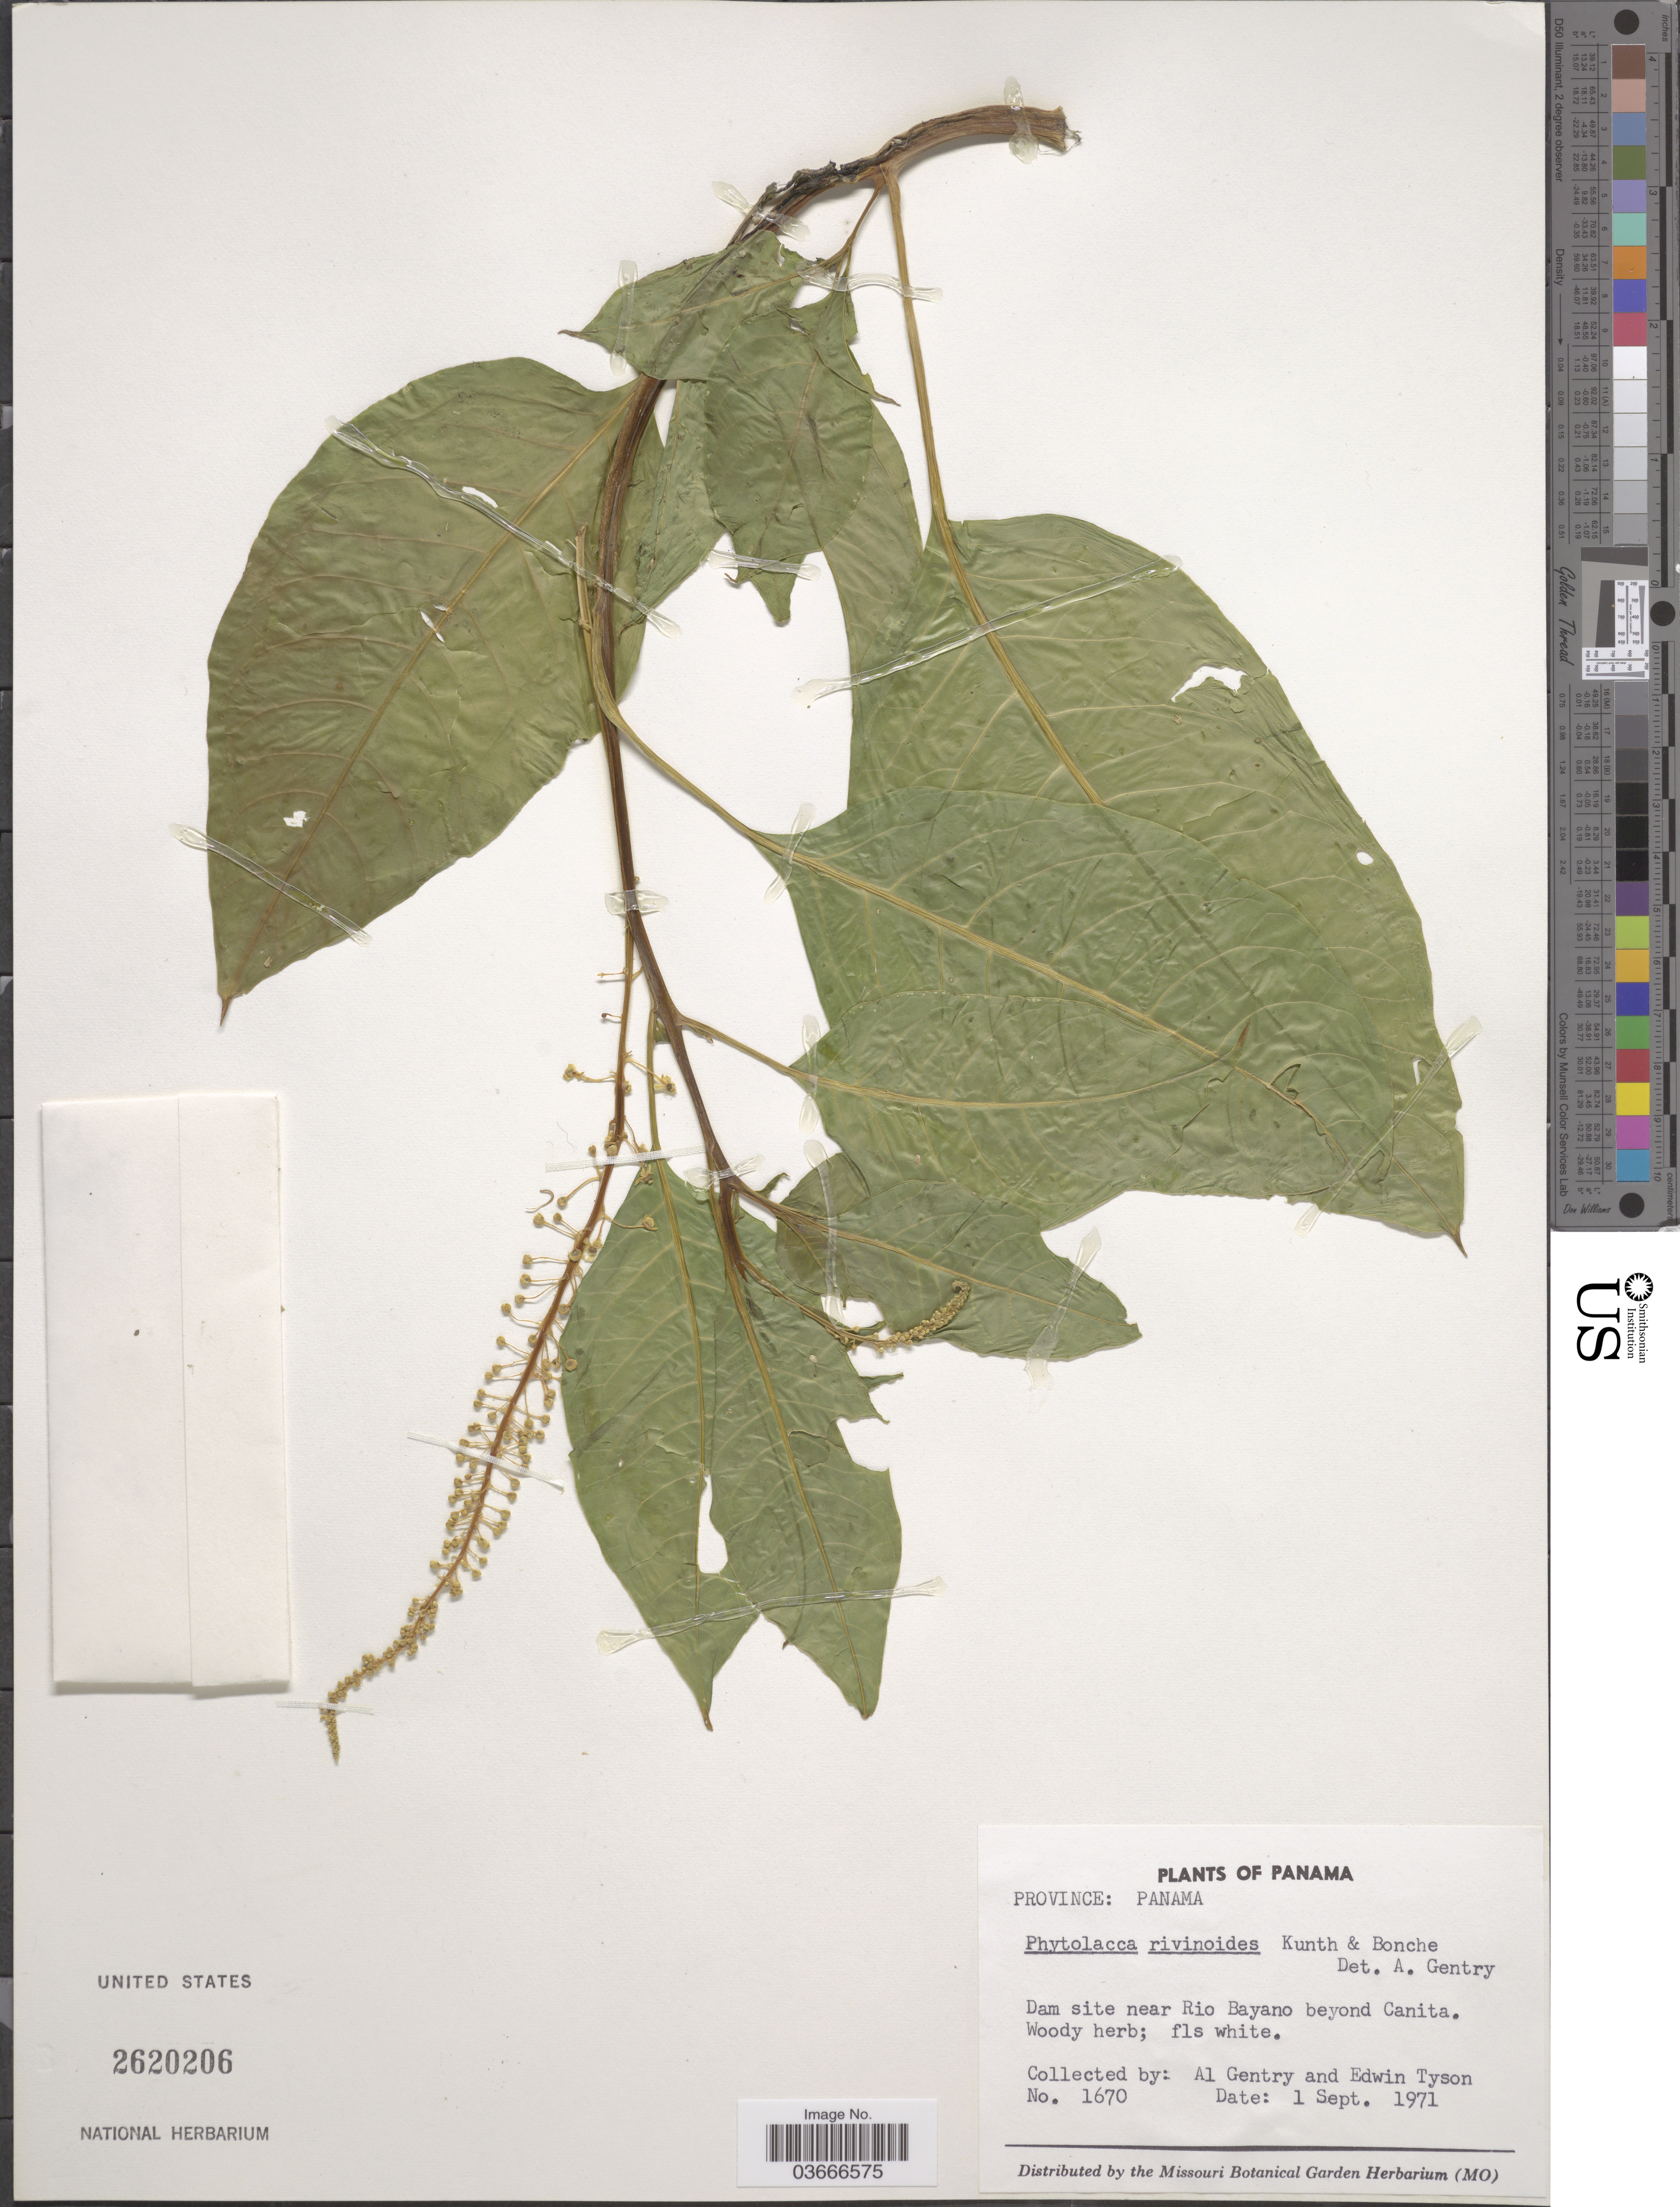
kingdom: Plantae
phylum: Tracheophyta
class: Magnoliopsida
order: Caryophyllales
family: Phytolaccaceae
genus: Phytolacca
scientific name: Phytolacca rivinoides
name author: Kunth & C.D. Bouché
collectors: A. H. Gentry & E. L. Tyson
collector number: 1670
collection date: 1971-09-01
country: Panama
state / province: Panamá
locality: Dam site near Rio Bayano beyond Canita.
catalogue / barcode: US 2620206